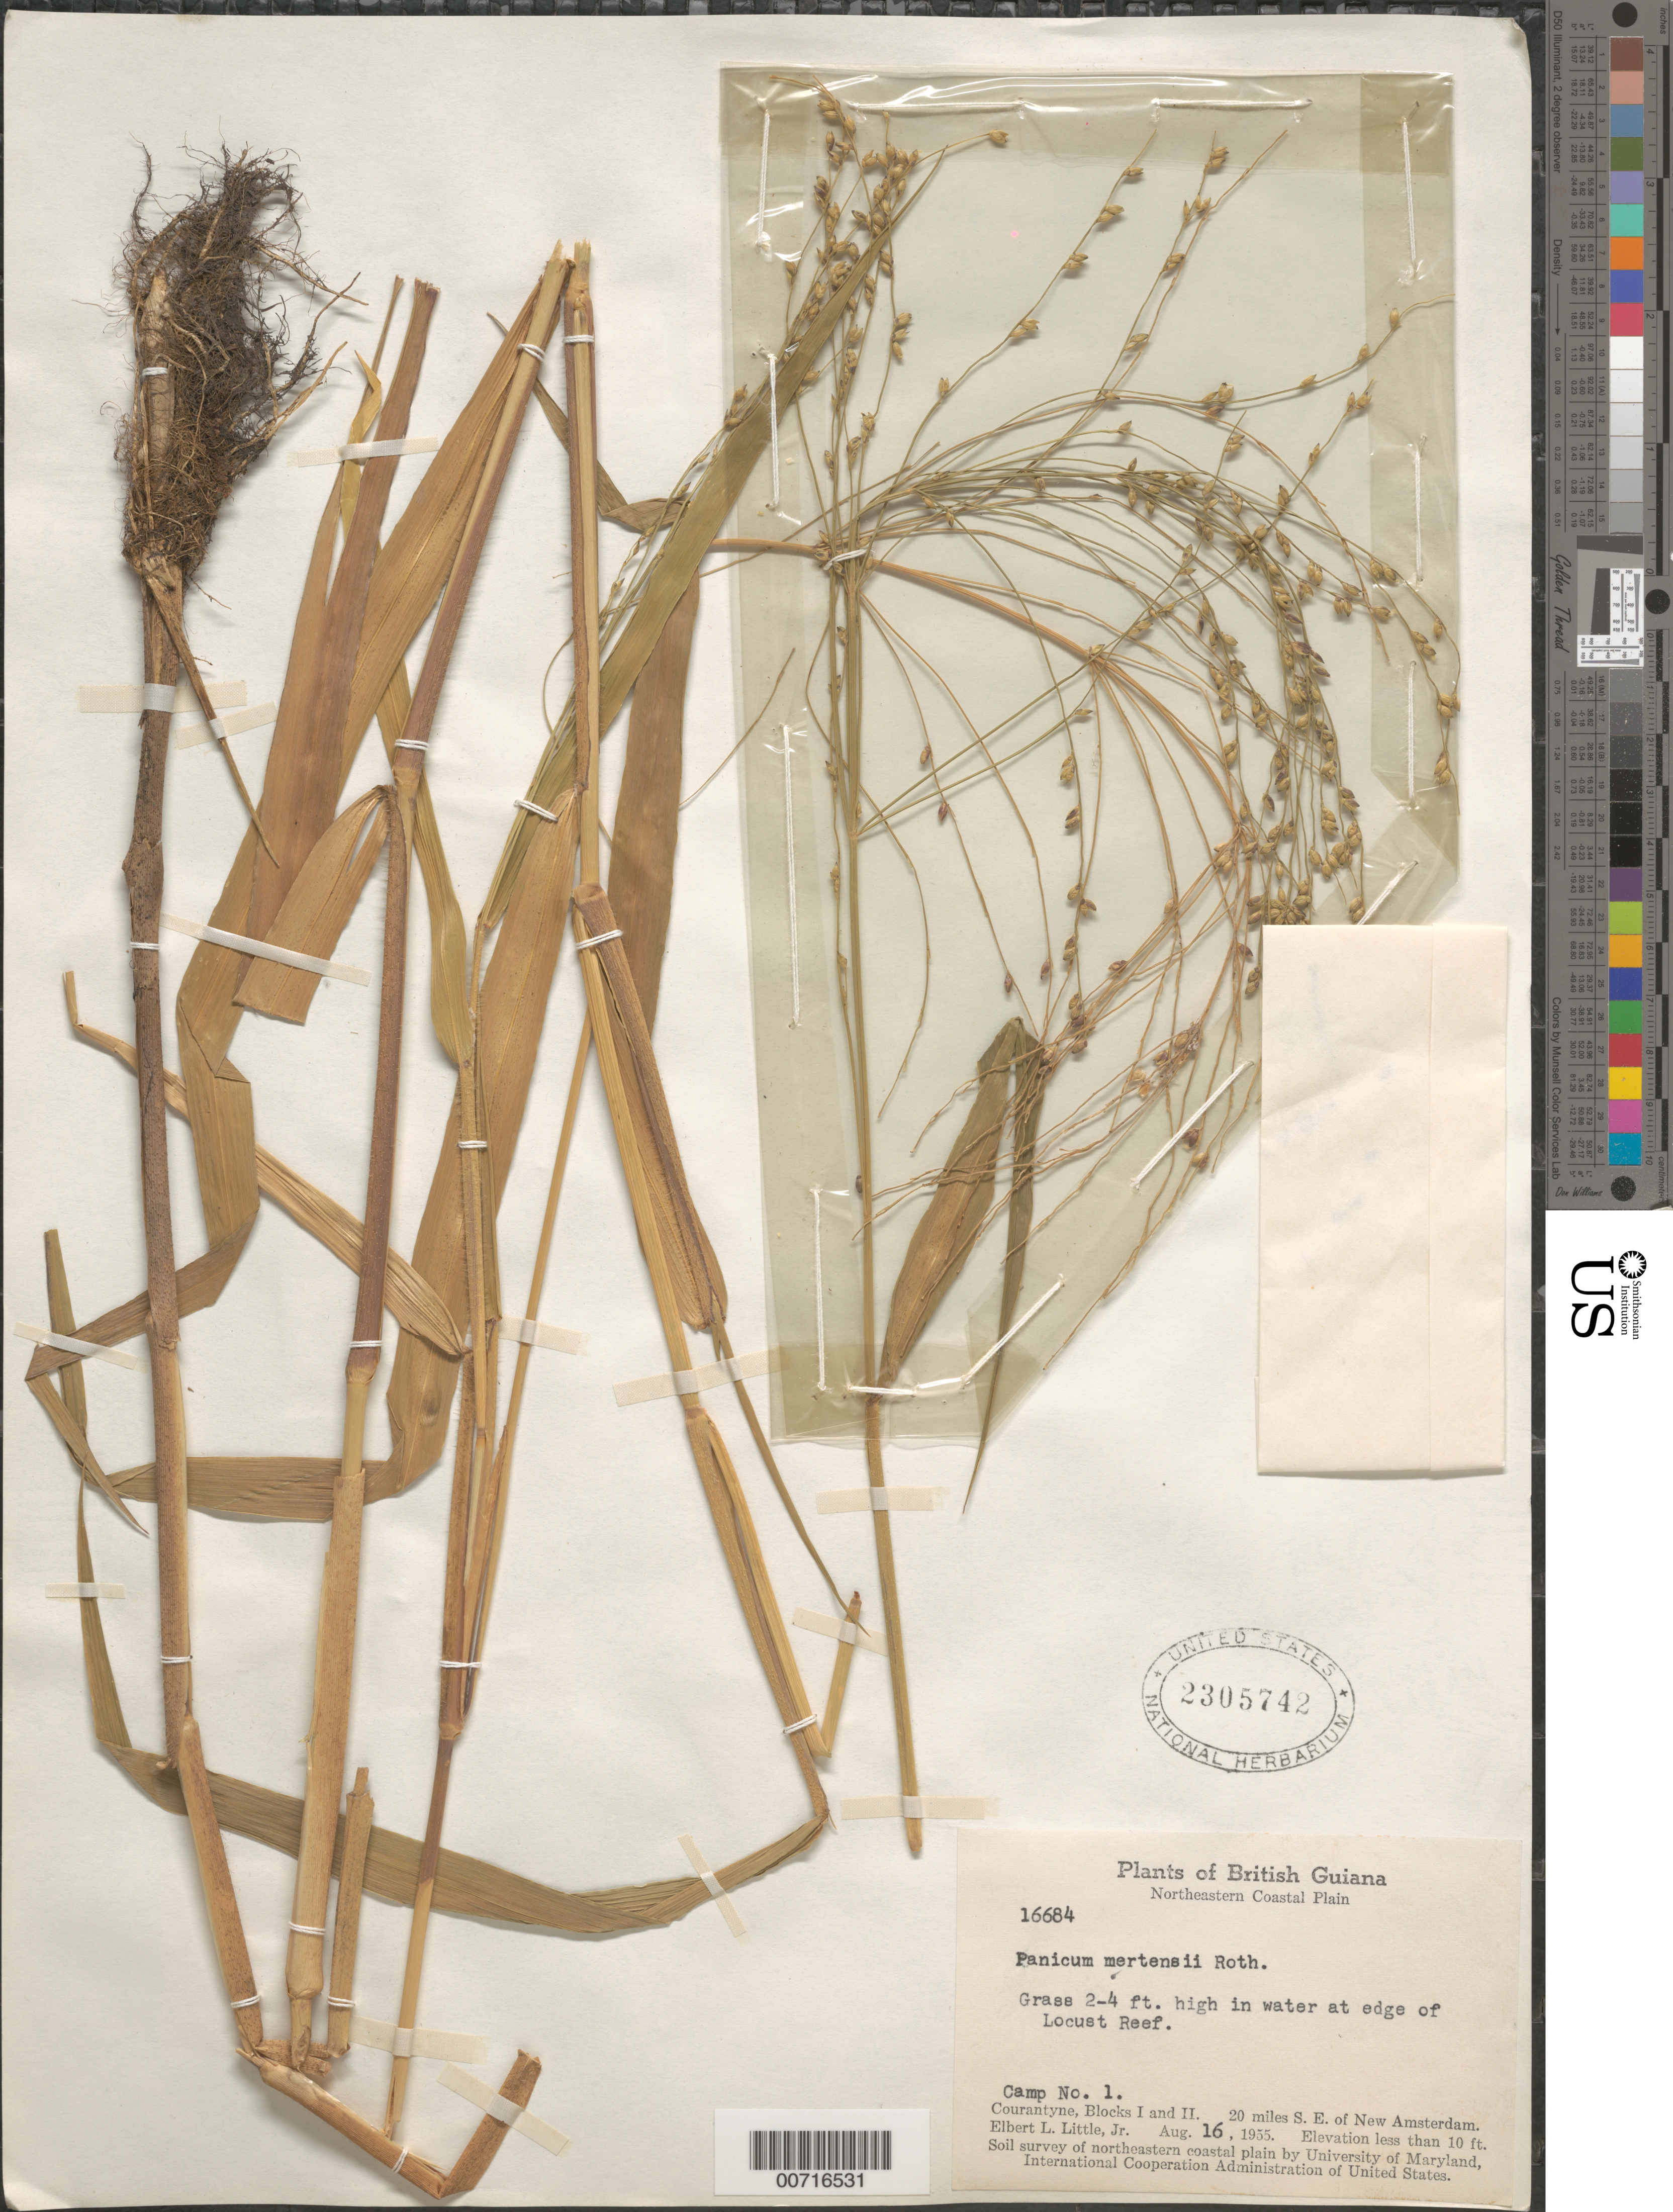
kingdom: Plantae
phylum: Tracheophyta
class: Liliopsida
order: Poales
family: Poaceae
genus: Stephostachys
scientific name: Stephostachys mertensii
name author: (Roth) Zuloaga & Marrone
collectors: E. L. Little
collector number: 16684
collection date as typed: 16-Aug-55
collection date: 1955-08-16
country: Guyana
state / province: E. Berbice-Corentyne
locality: Courantyne, Blocks I & II. 20 mi. SE of New Amsterdam, Locust Reef, Camp No. 1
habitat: In water at edge of Locust reef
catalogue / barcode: US 2305742